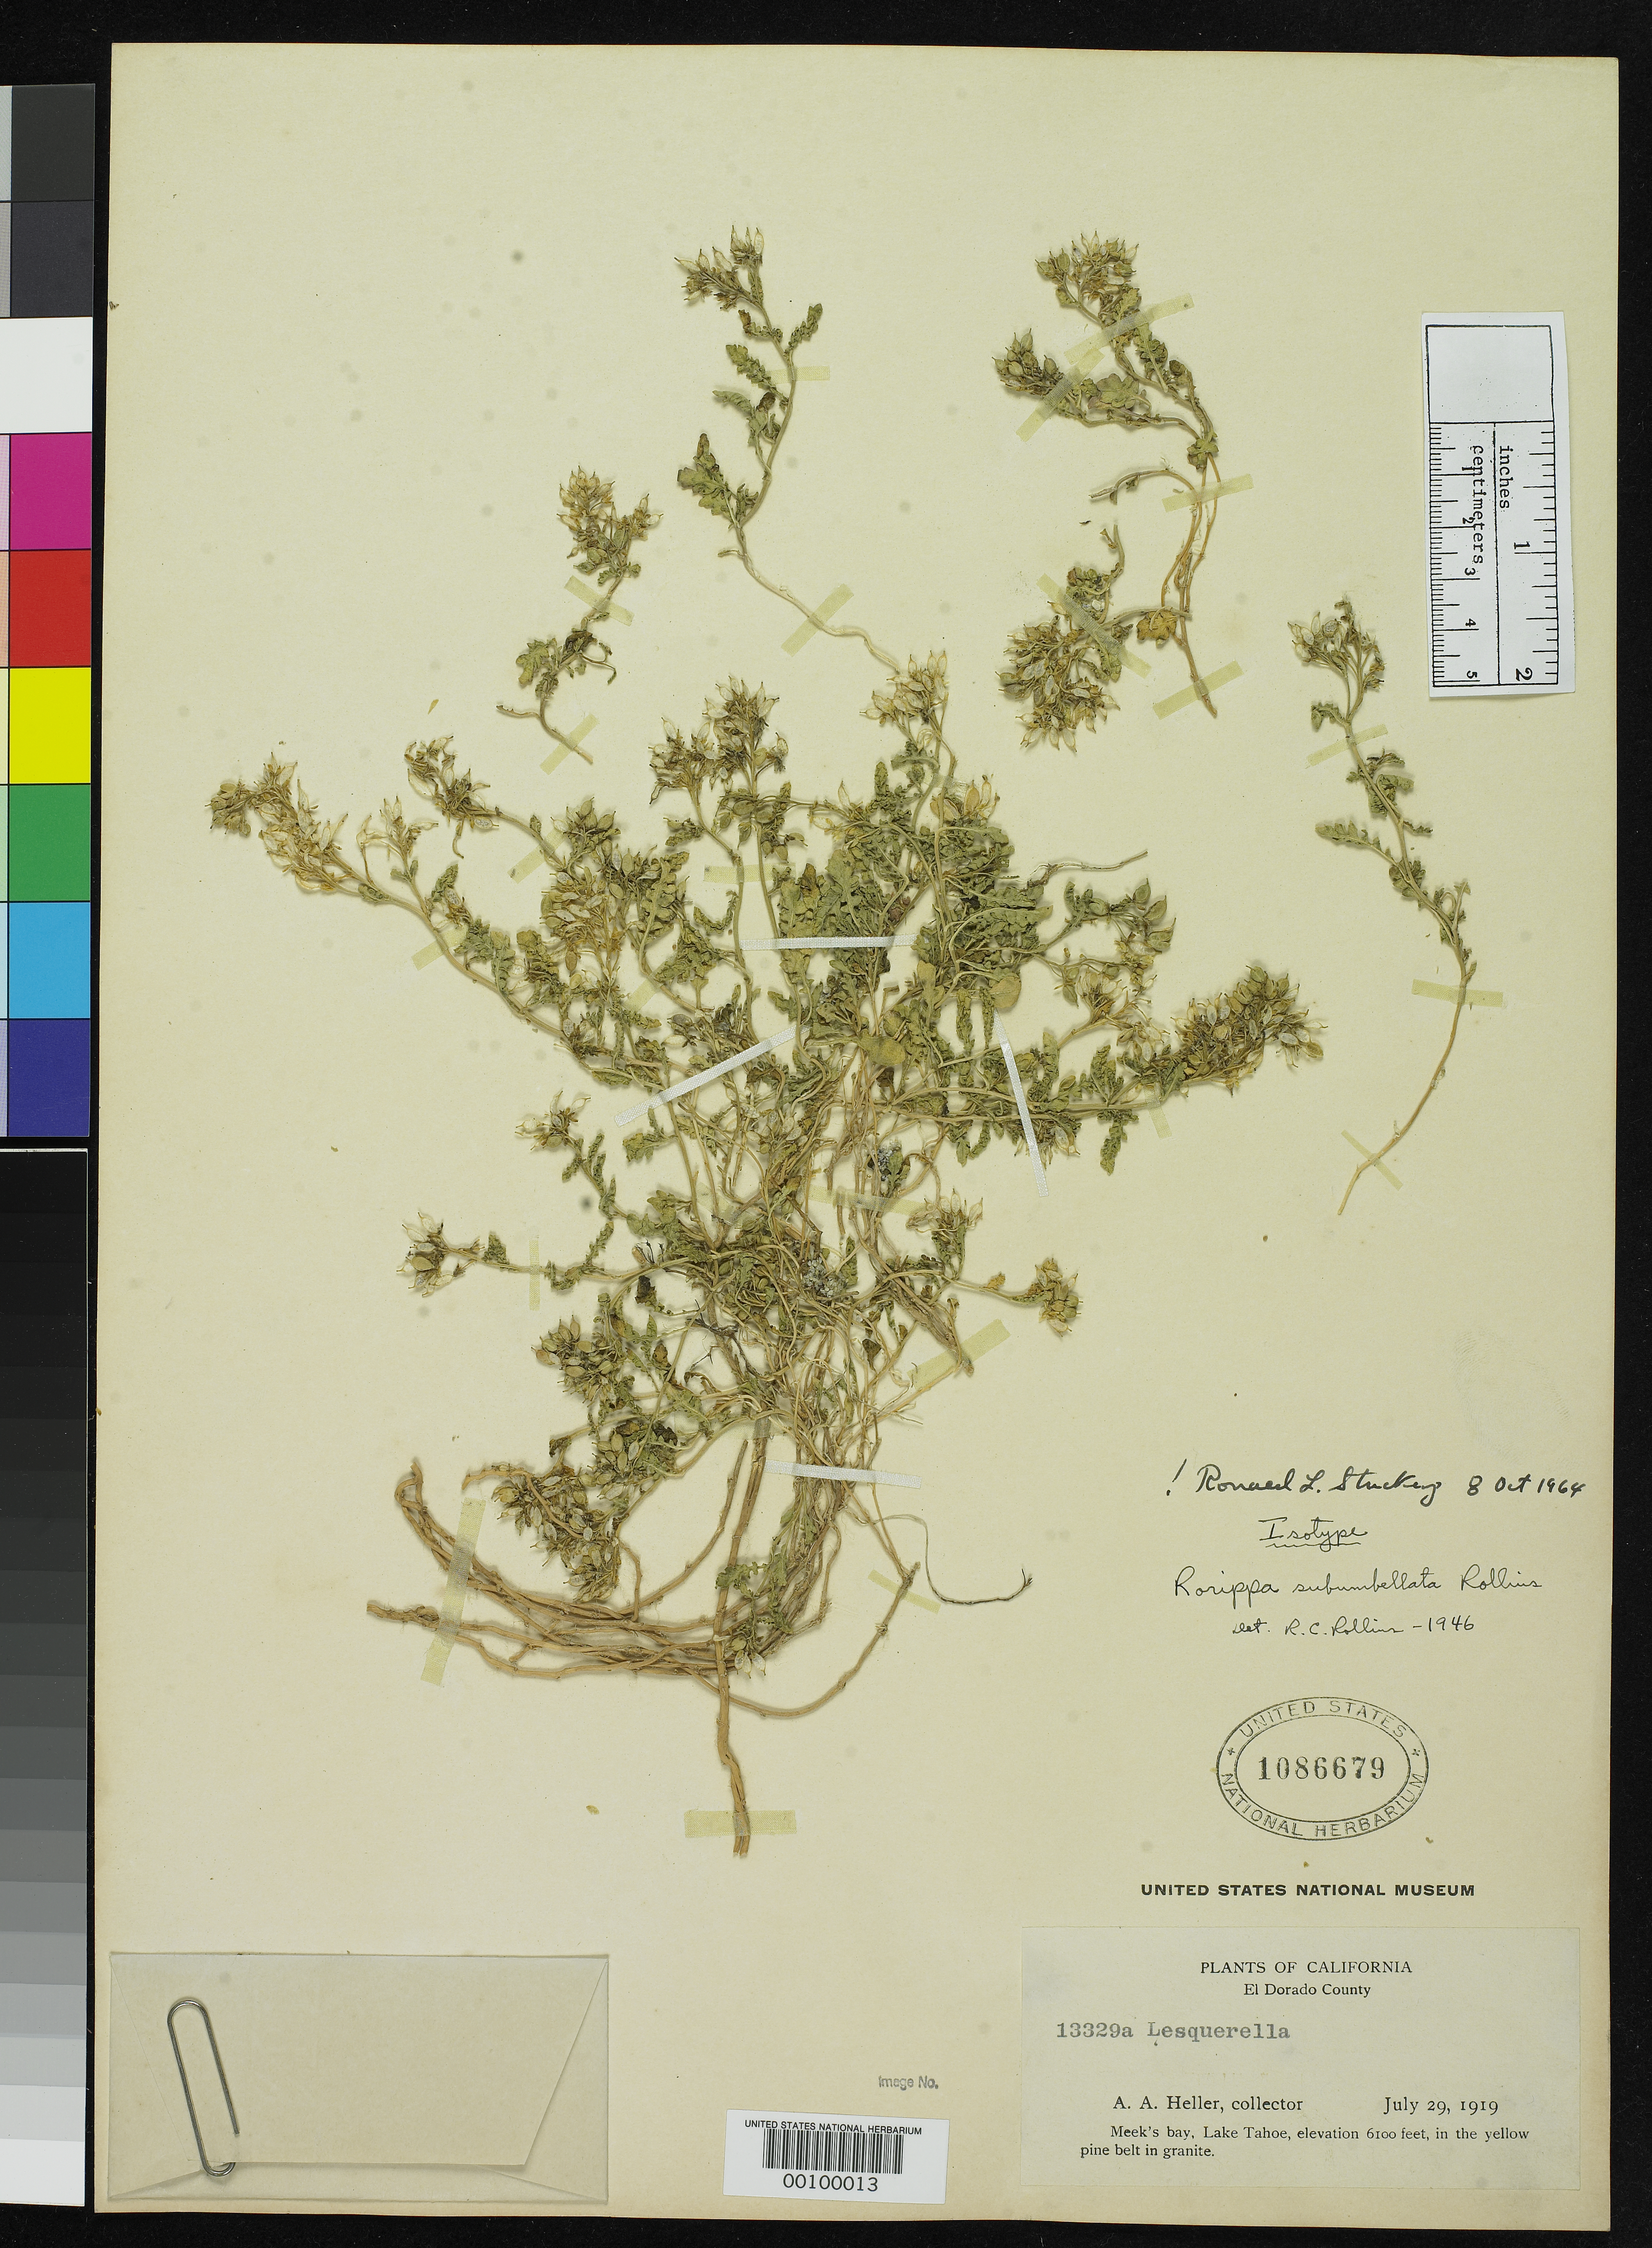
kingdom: Plantae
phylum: Tracheophyta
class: Magnoliopsida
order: Brassicales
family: Brassicaceae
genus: Rorippa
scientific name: Rorippa subumbellata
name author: Rollins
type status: Isotype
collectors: A. A. Heller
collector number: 13329 a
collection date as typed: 29 Jul 1919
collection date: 1919-07-29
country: United States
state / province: California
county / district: El Dorado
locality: Meek's Bay, Lake Tahoe.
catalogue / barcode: US 1086679